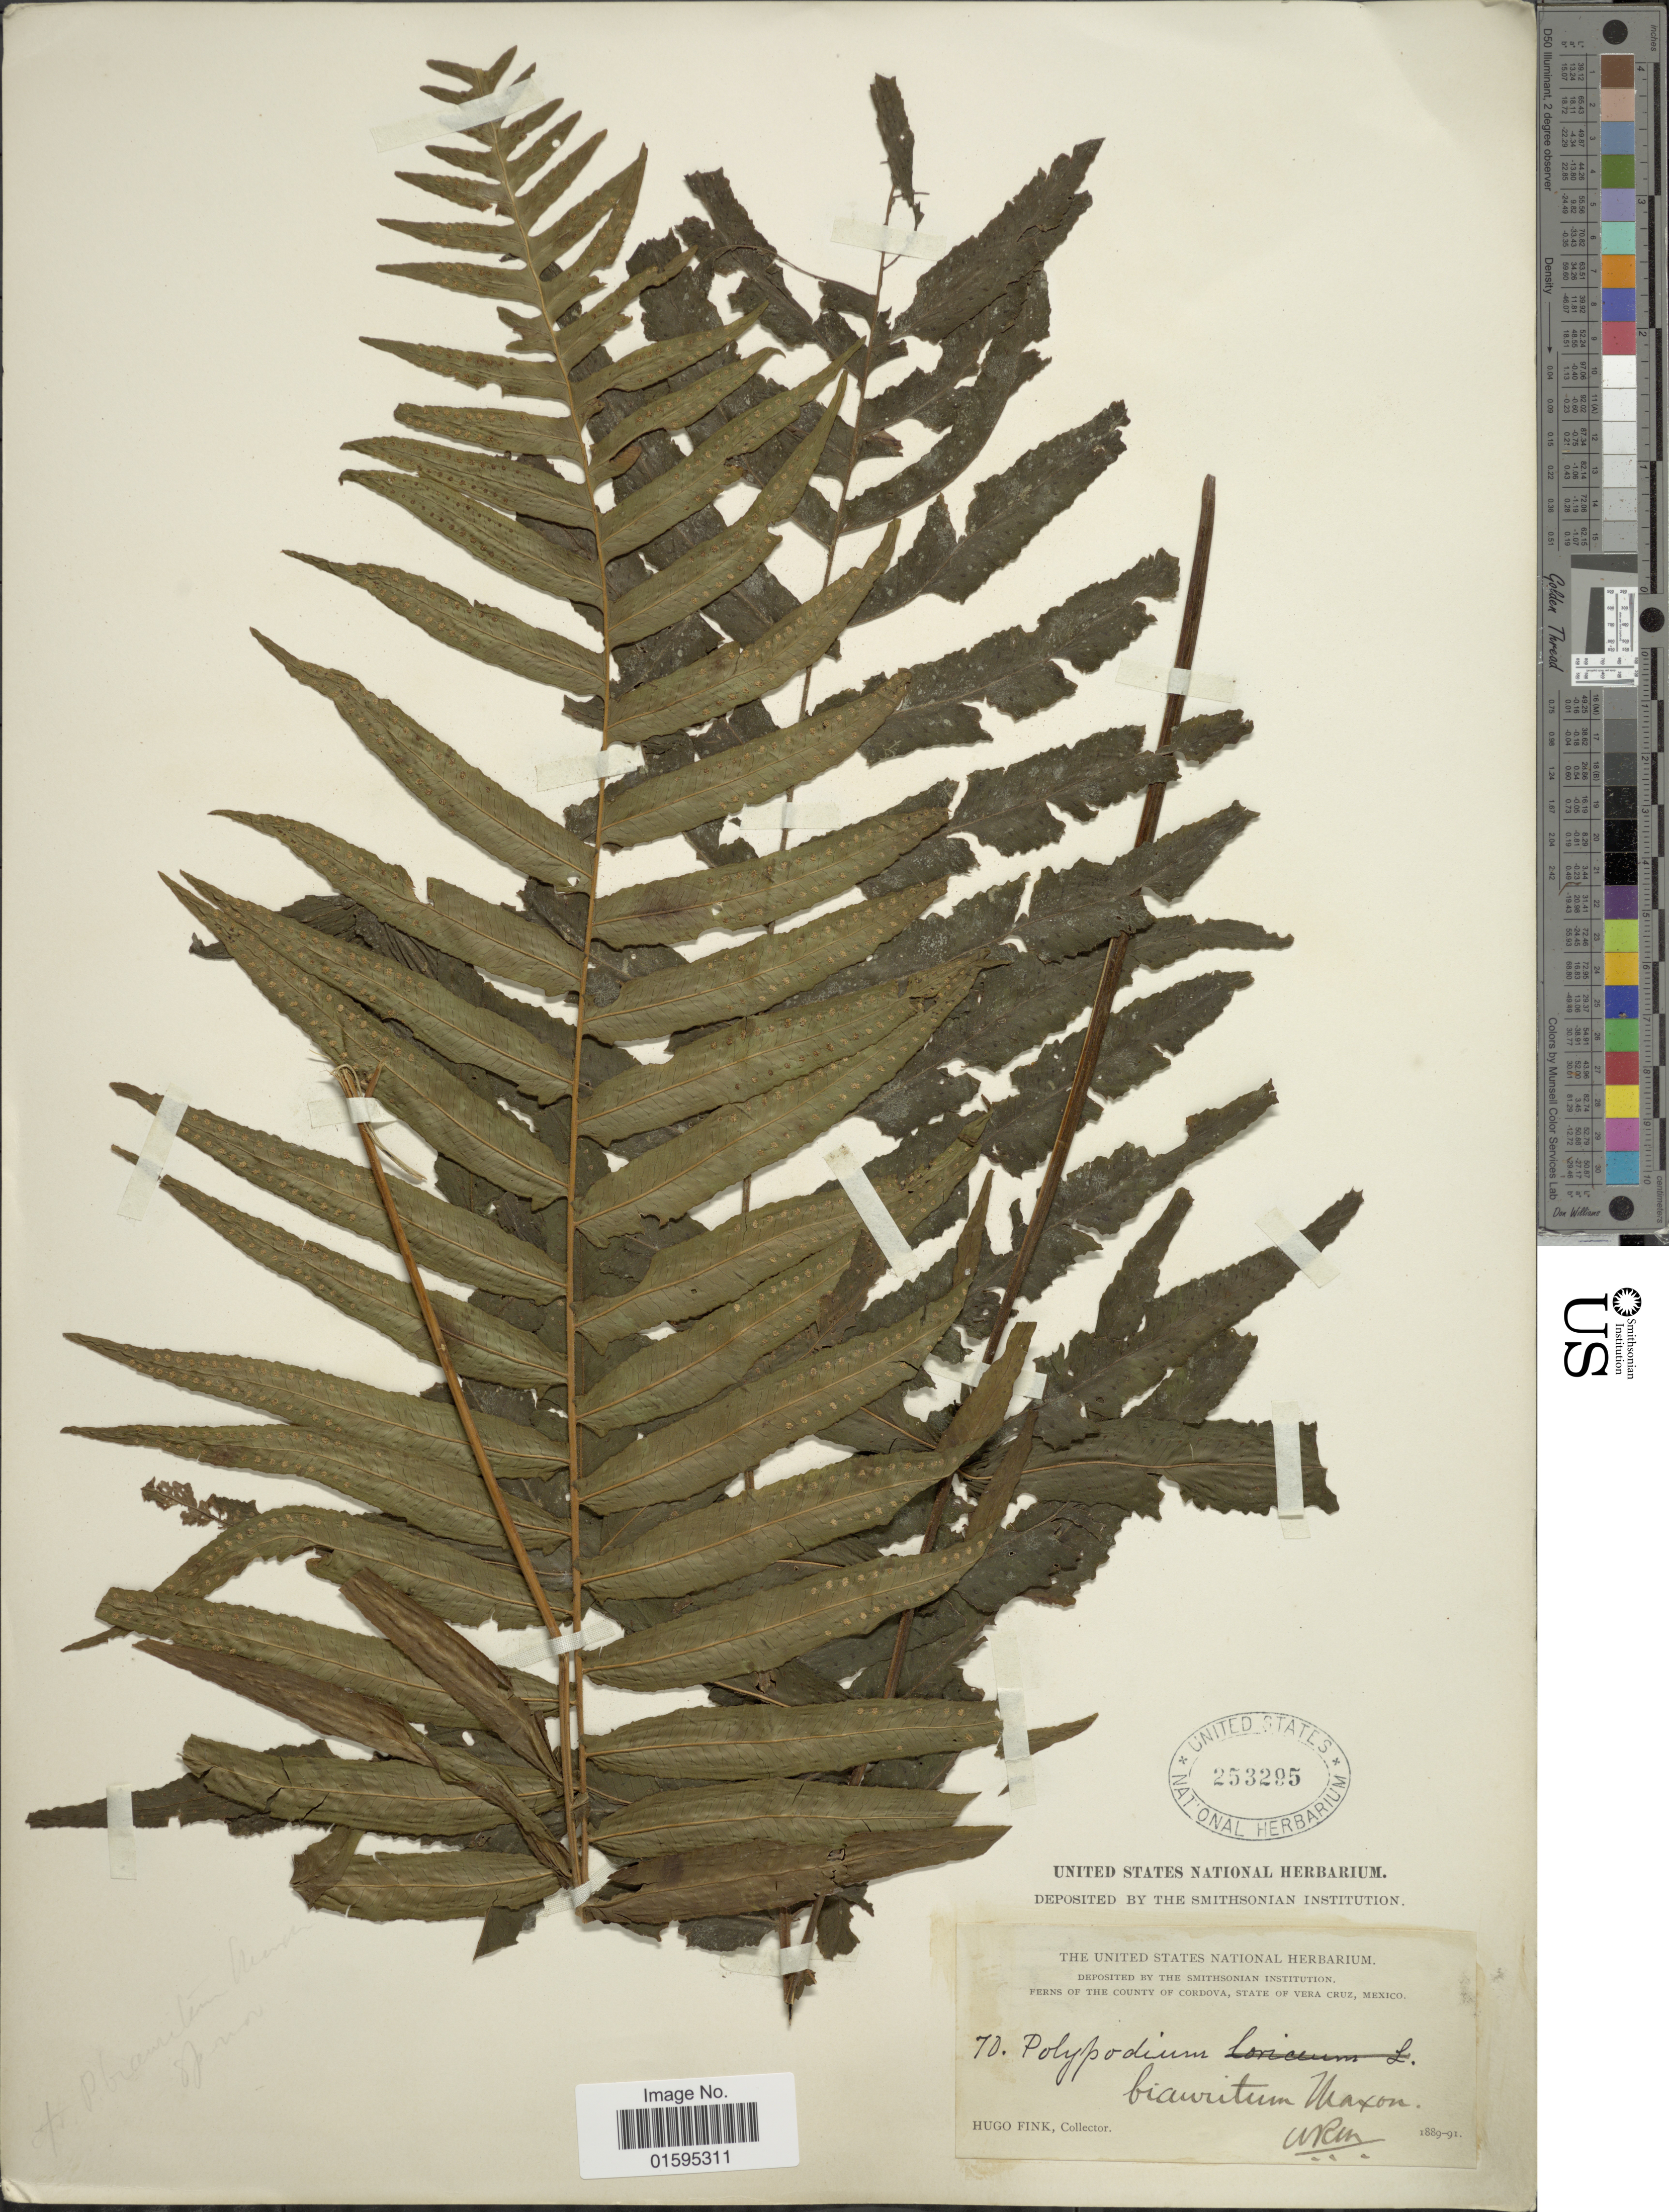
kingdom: Plantae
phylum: Tracheophyta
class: Polypodiopsida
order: Polypodiales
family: Polypodiaceae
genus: Polypodium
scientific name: Polypodium longepinnulatum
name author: E. Fourn.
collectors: H. Fink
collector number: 70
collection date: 1889/1891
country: Mexico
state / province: Veracruz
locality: Ferns of the County of Cordova, State of Vera Cruz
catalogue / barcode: US 253295